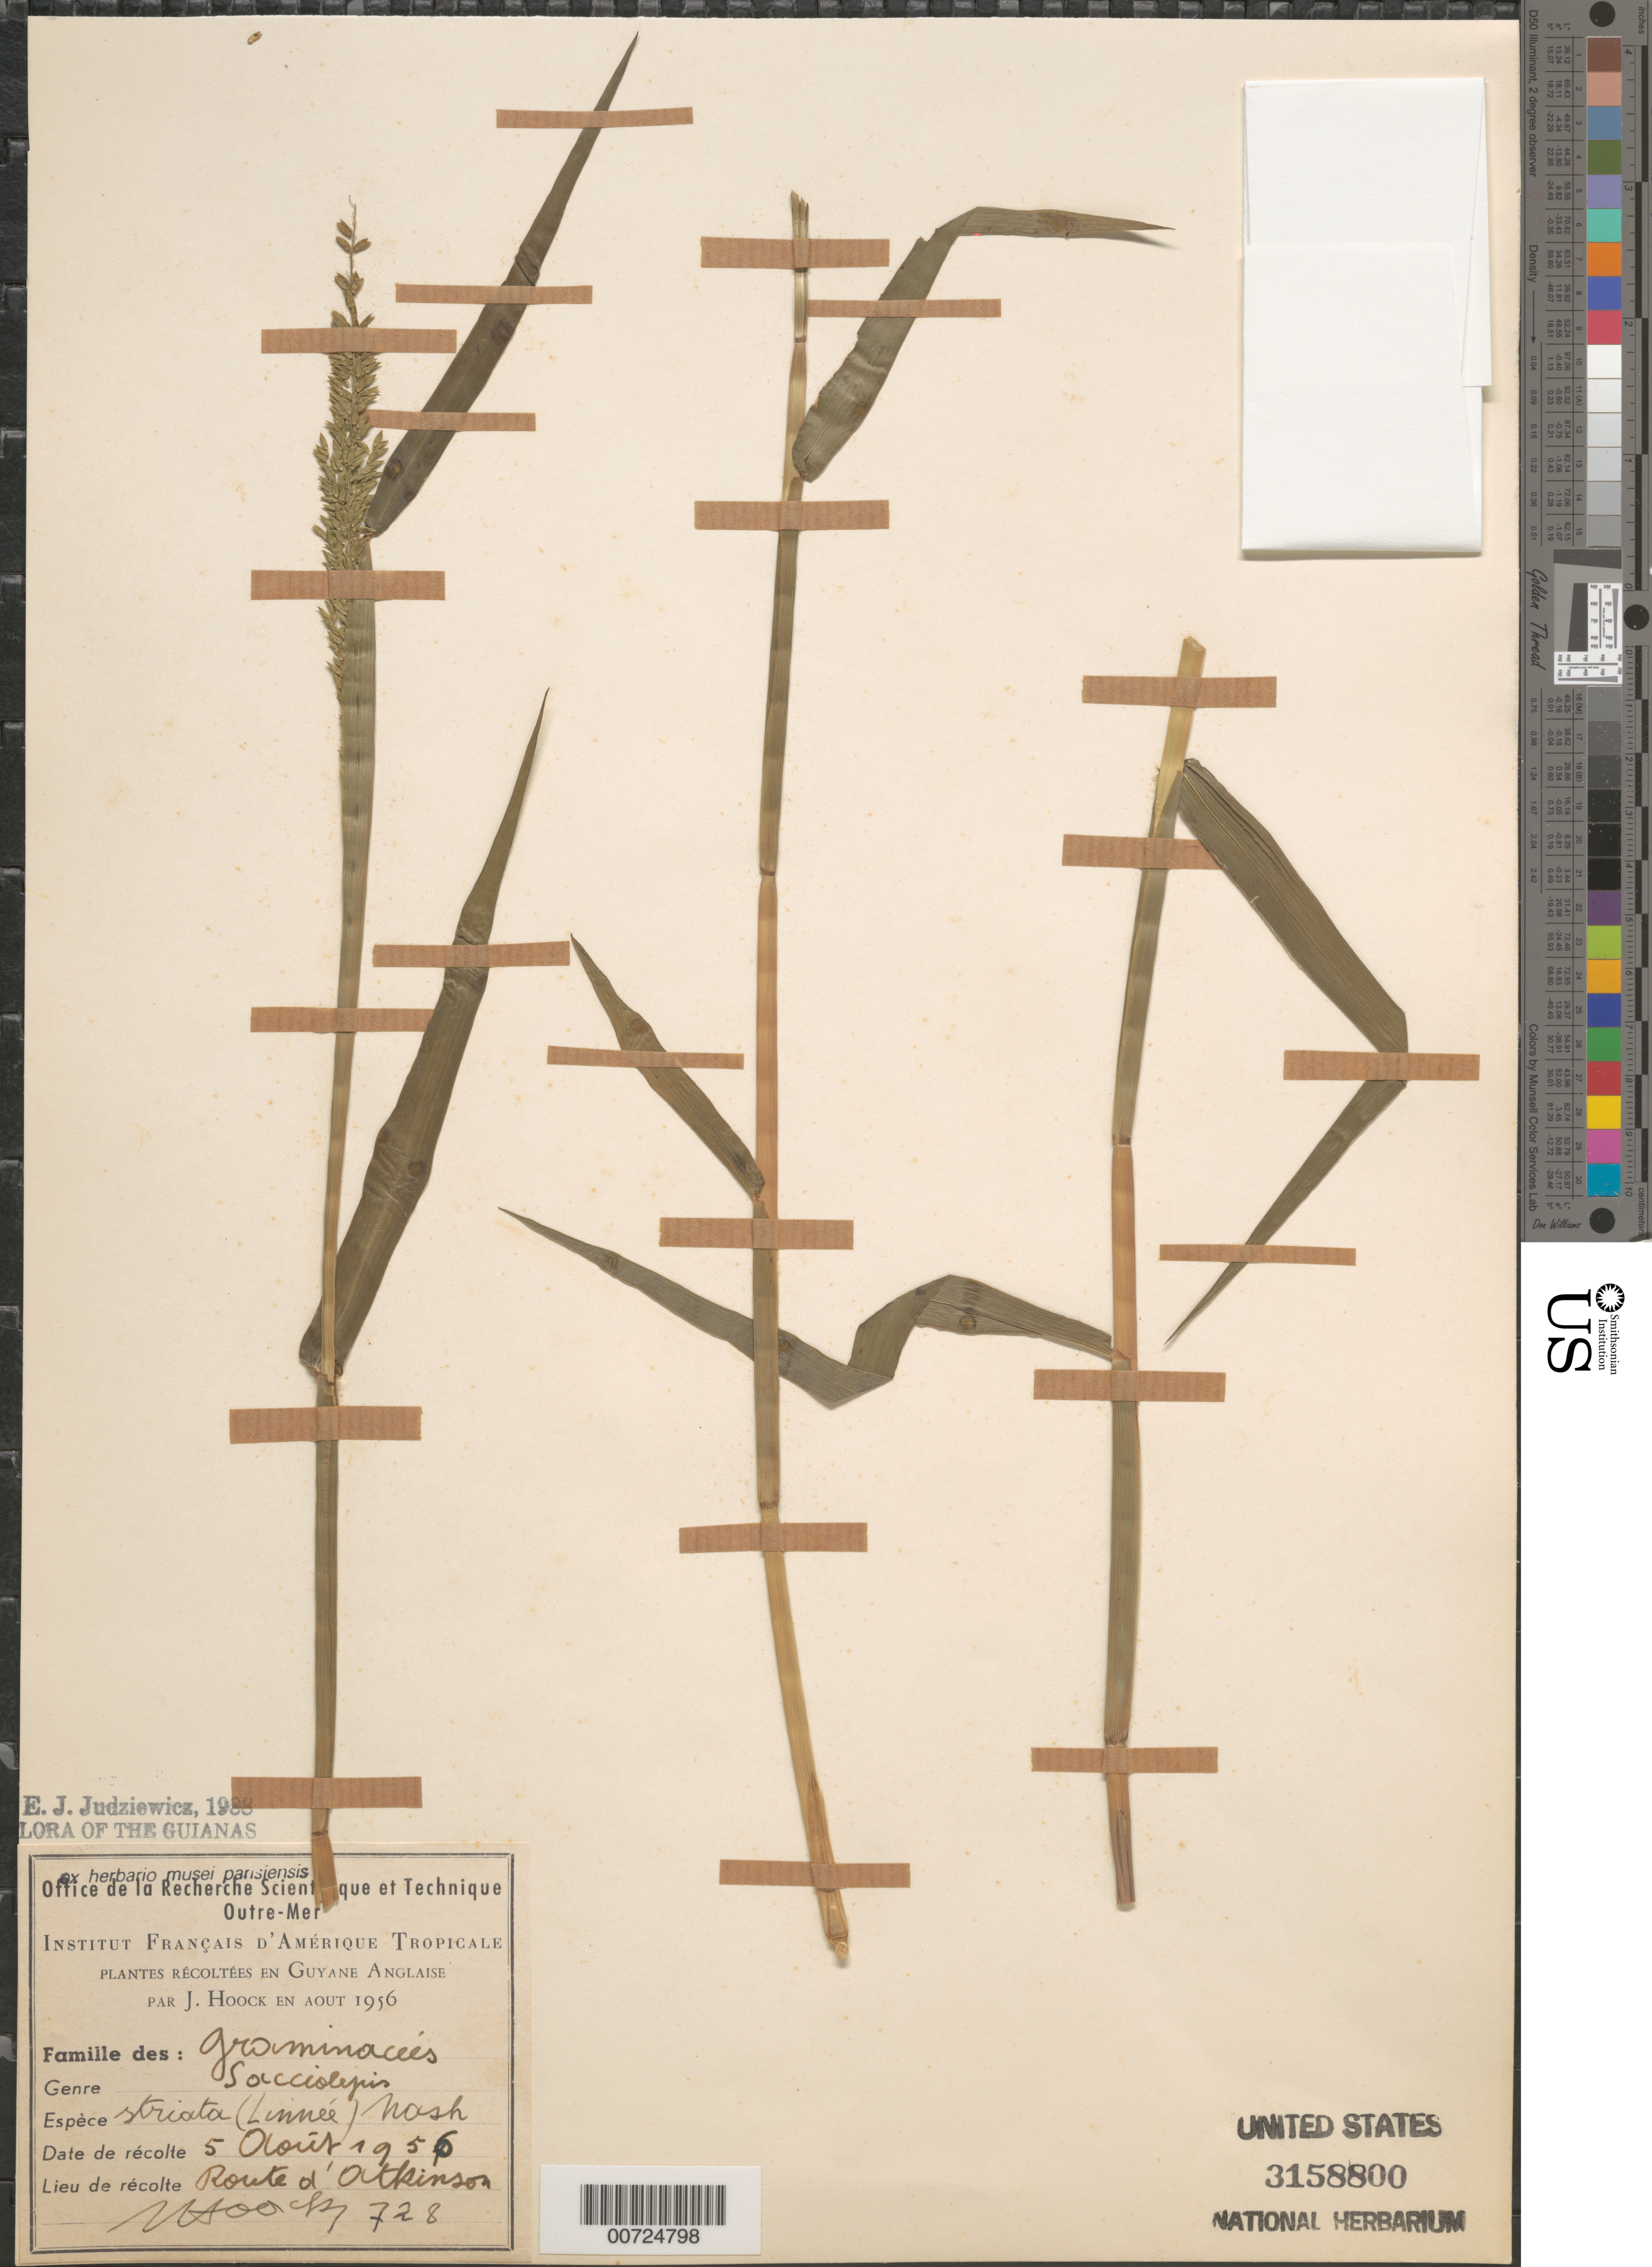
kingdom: Plantae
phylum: Tracheophyta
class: Liliopsida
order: Poales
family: Poaceae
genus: Sacciolepis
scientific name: Sacciolepis striata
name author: (L.) Nash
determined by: Judziewicz, E. J.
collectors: J. Hoock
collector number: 728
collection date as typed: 5-Aug-56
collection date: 1956-08-05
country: Guyana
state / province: Demerara-Mahaica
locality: Route d' Atkinson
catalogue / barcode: US 3158800